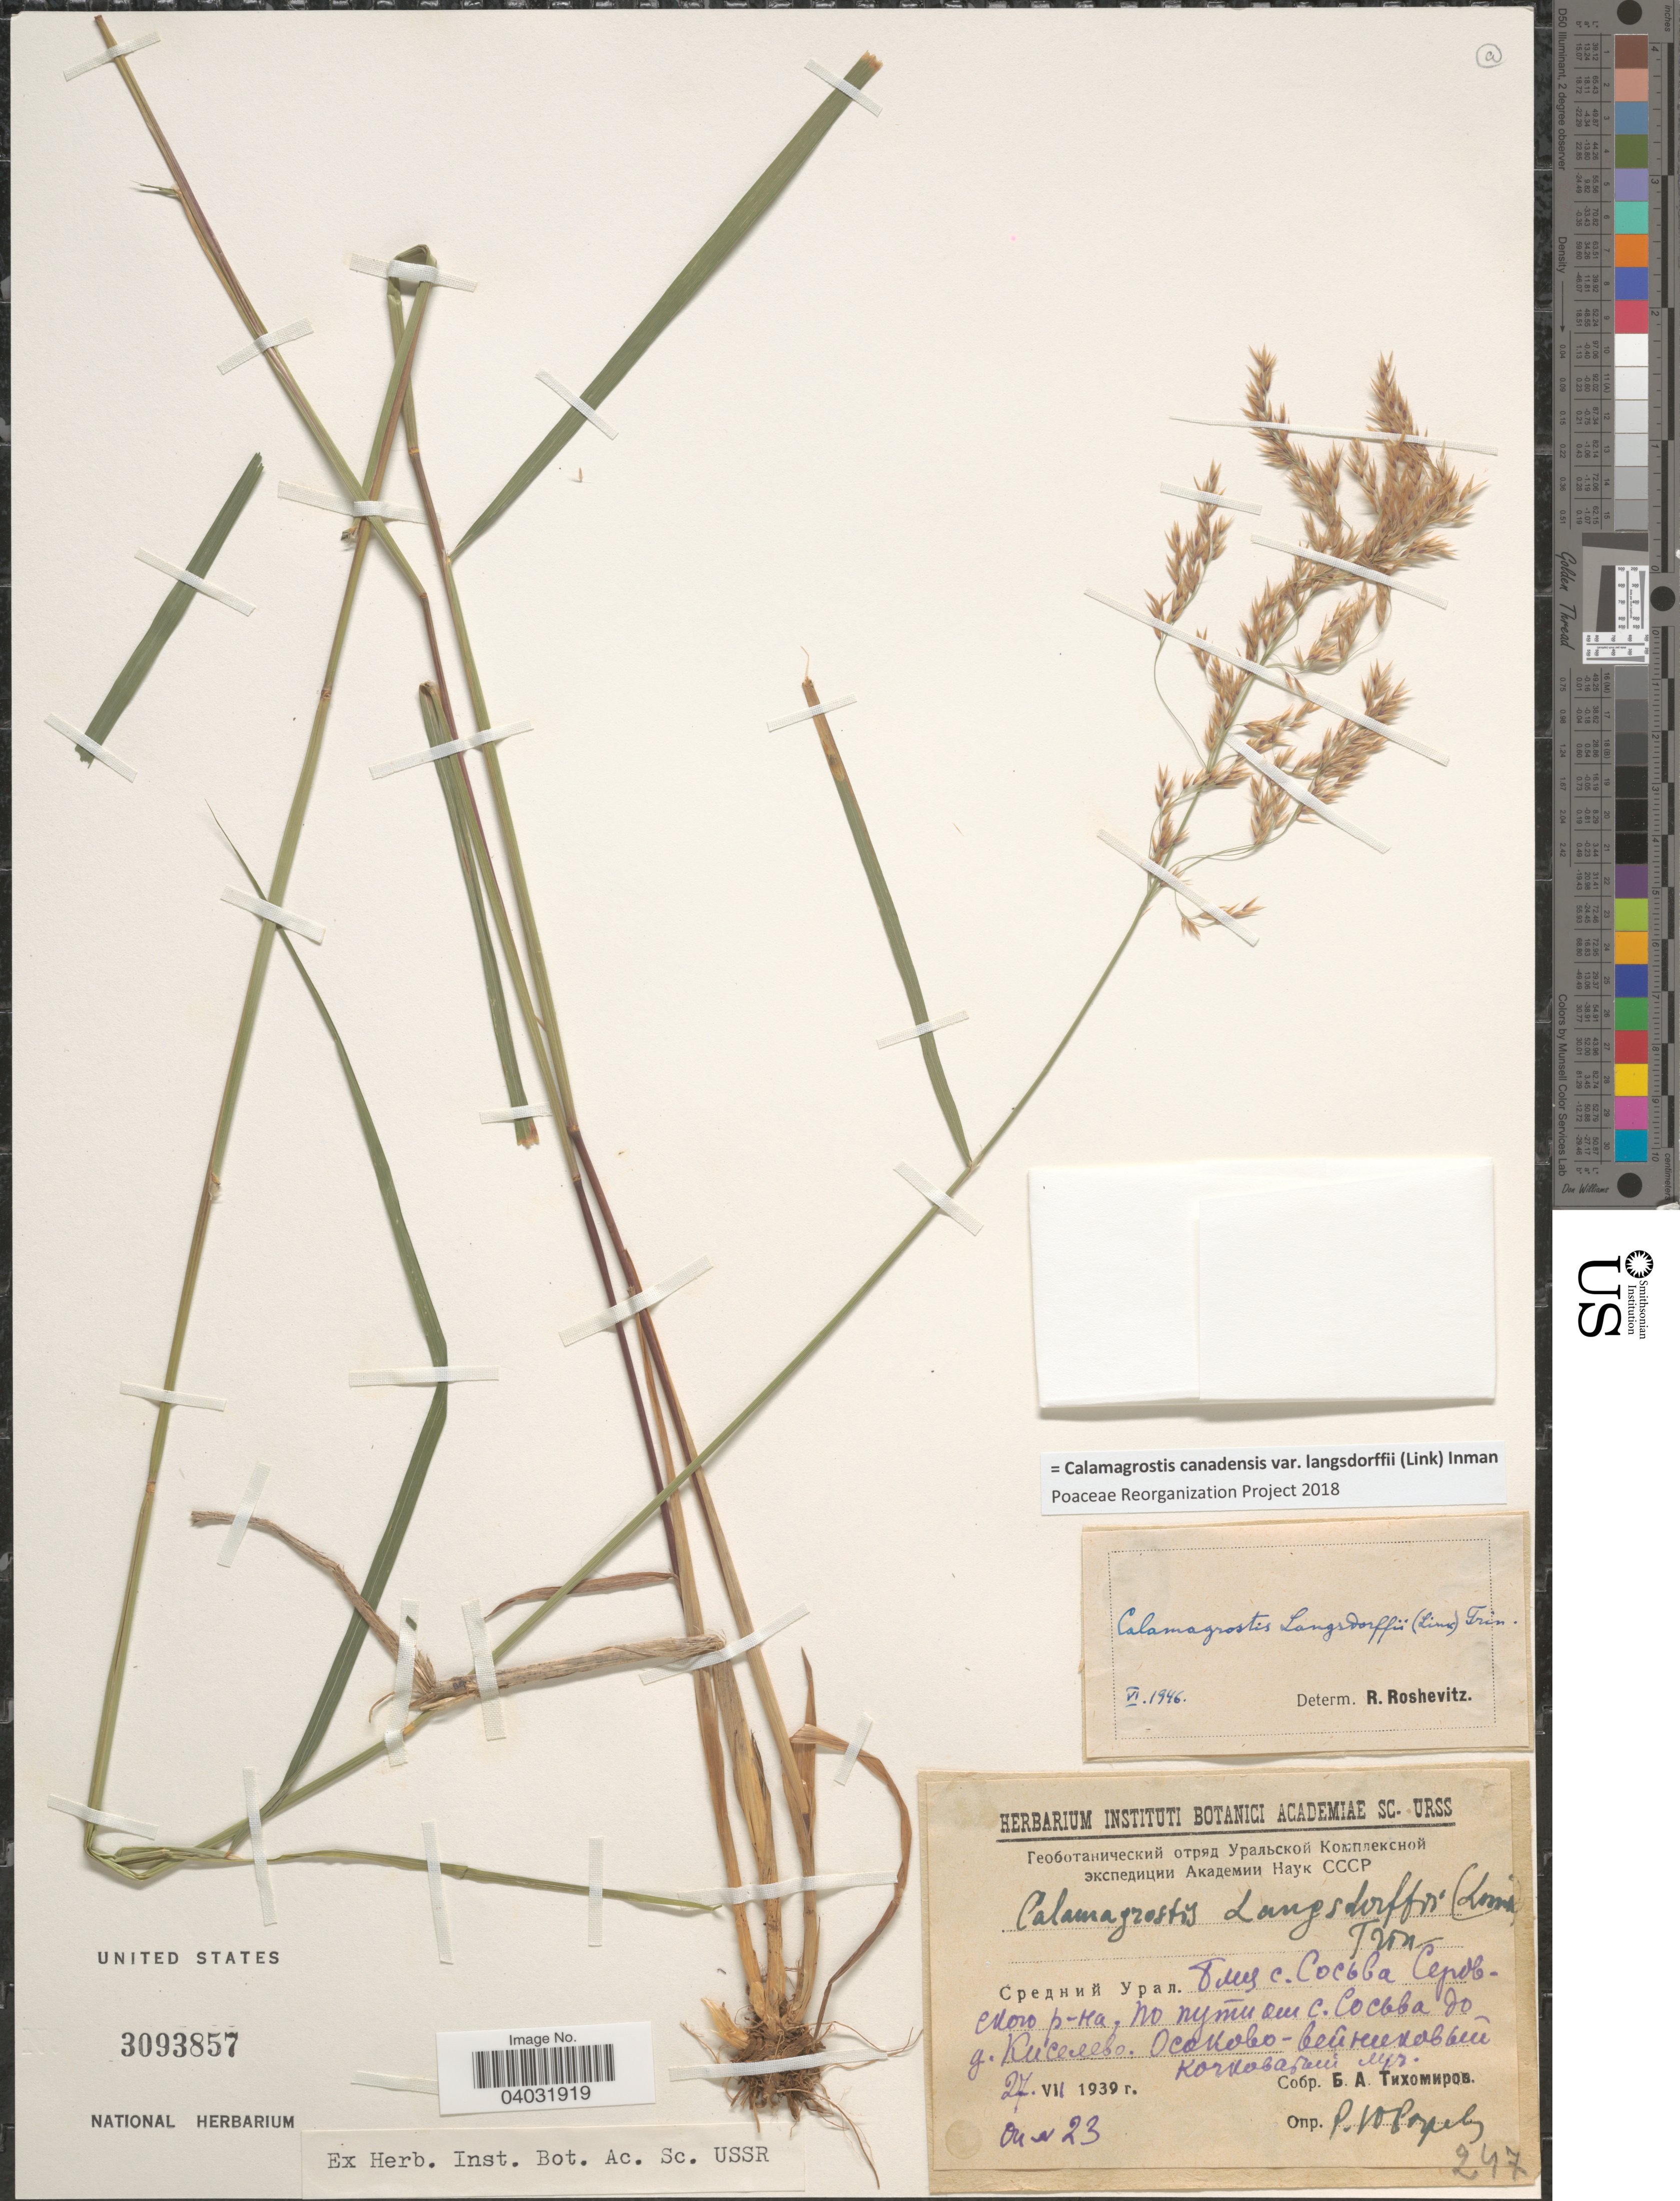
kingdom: Plantae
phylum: Tracheophyta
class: Liliopsida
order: Poales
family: Poaceae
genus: Calamagrostis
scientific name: Calamagrostis canadensis var. langsdorffii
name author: (Link) Inman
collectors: B. Tikhomirov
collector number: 247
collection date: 1939-07-27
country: Russian Federation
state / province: Sverdlovsk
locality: District Serovskiy, near Sosva on road from Sosva to Kiselevo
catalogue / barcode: US 3093857